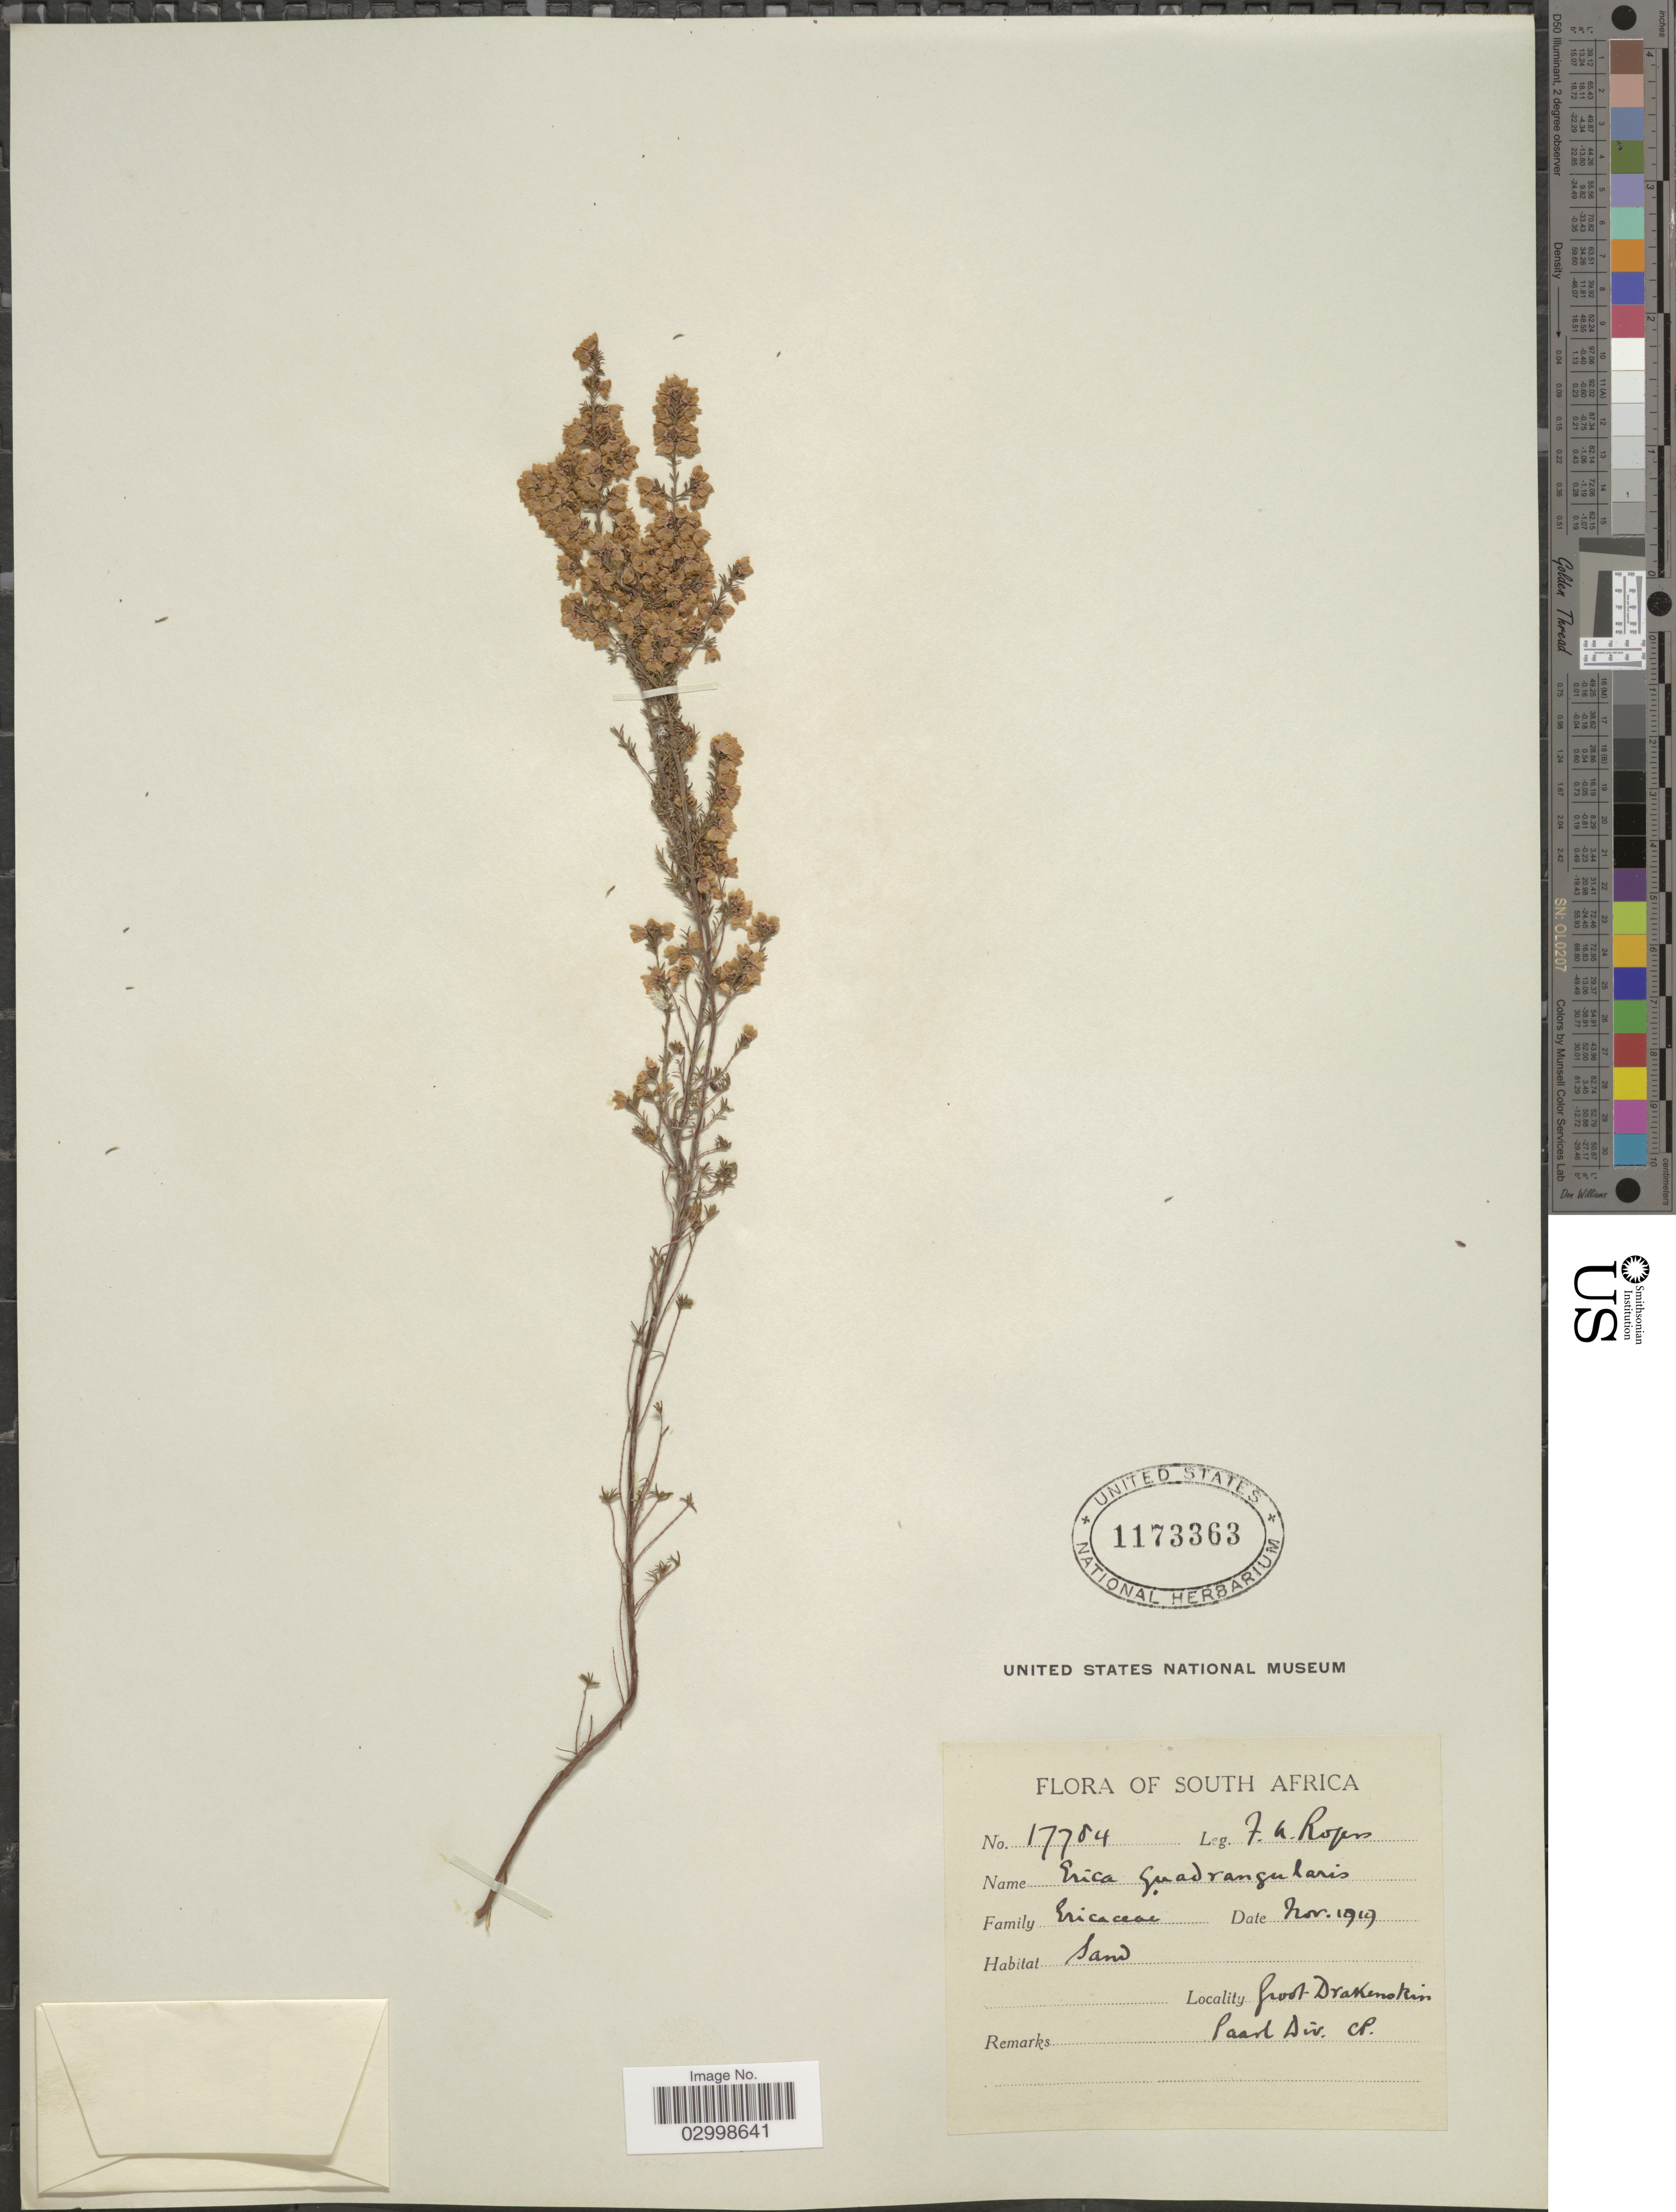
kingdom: Plantae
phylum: Tracheophyta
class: Magnoliopsida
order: Ericales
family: Ericaceae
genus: Erica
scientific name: Erica quadrangularis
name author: Salisb.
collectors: F. A. Rogers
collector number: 17784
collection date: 1919-11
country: South Africa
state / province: Western Cape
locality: Groot-Drakenstein Paarl Div.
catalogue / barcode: US 1173363